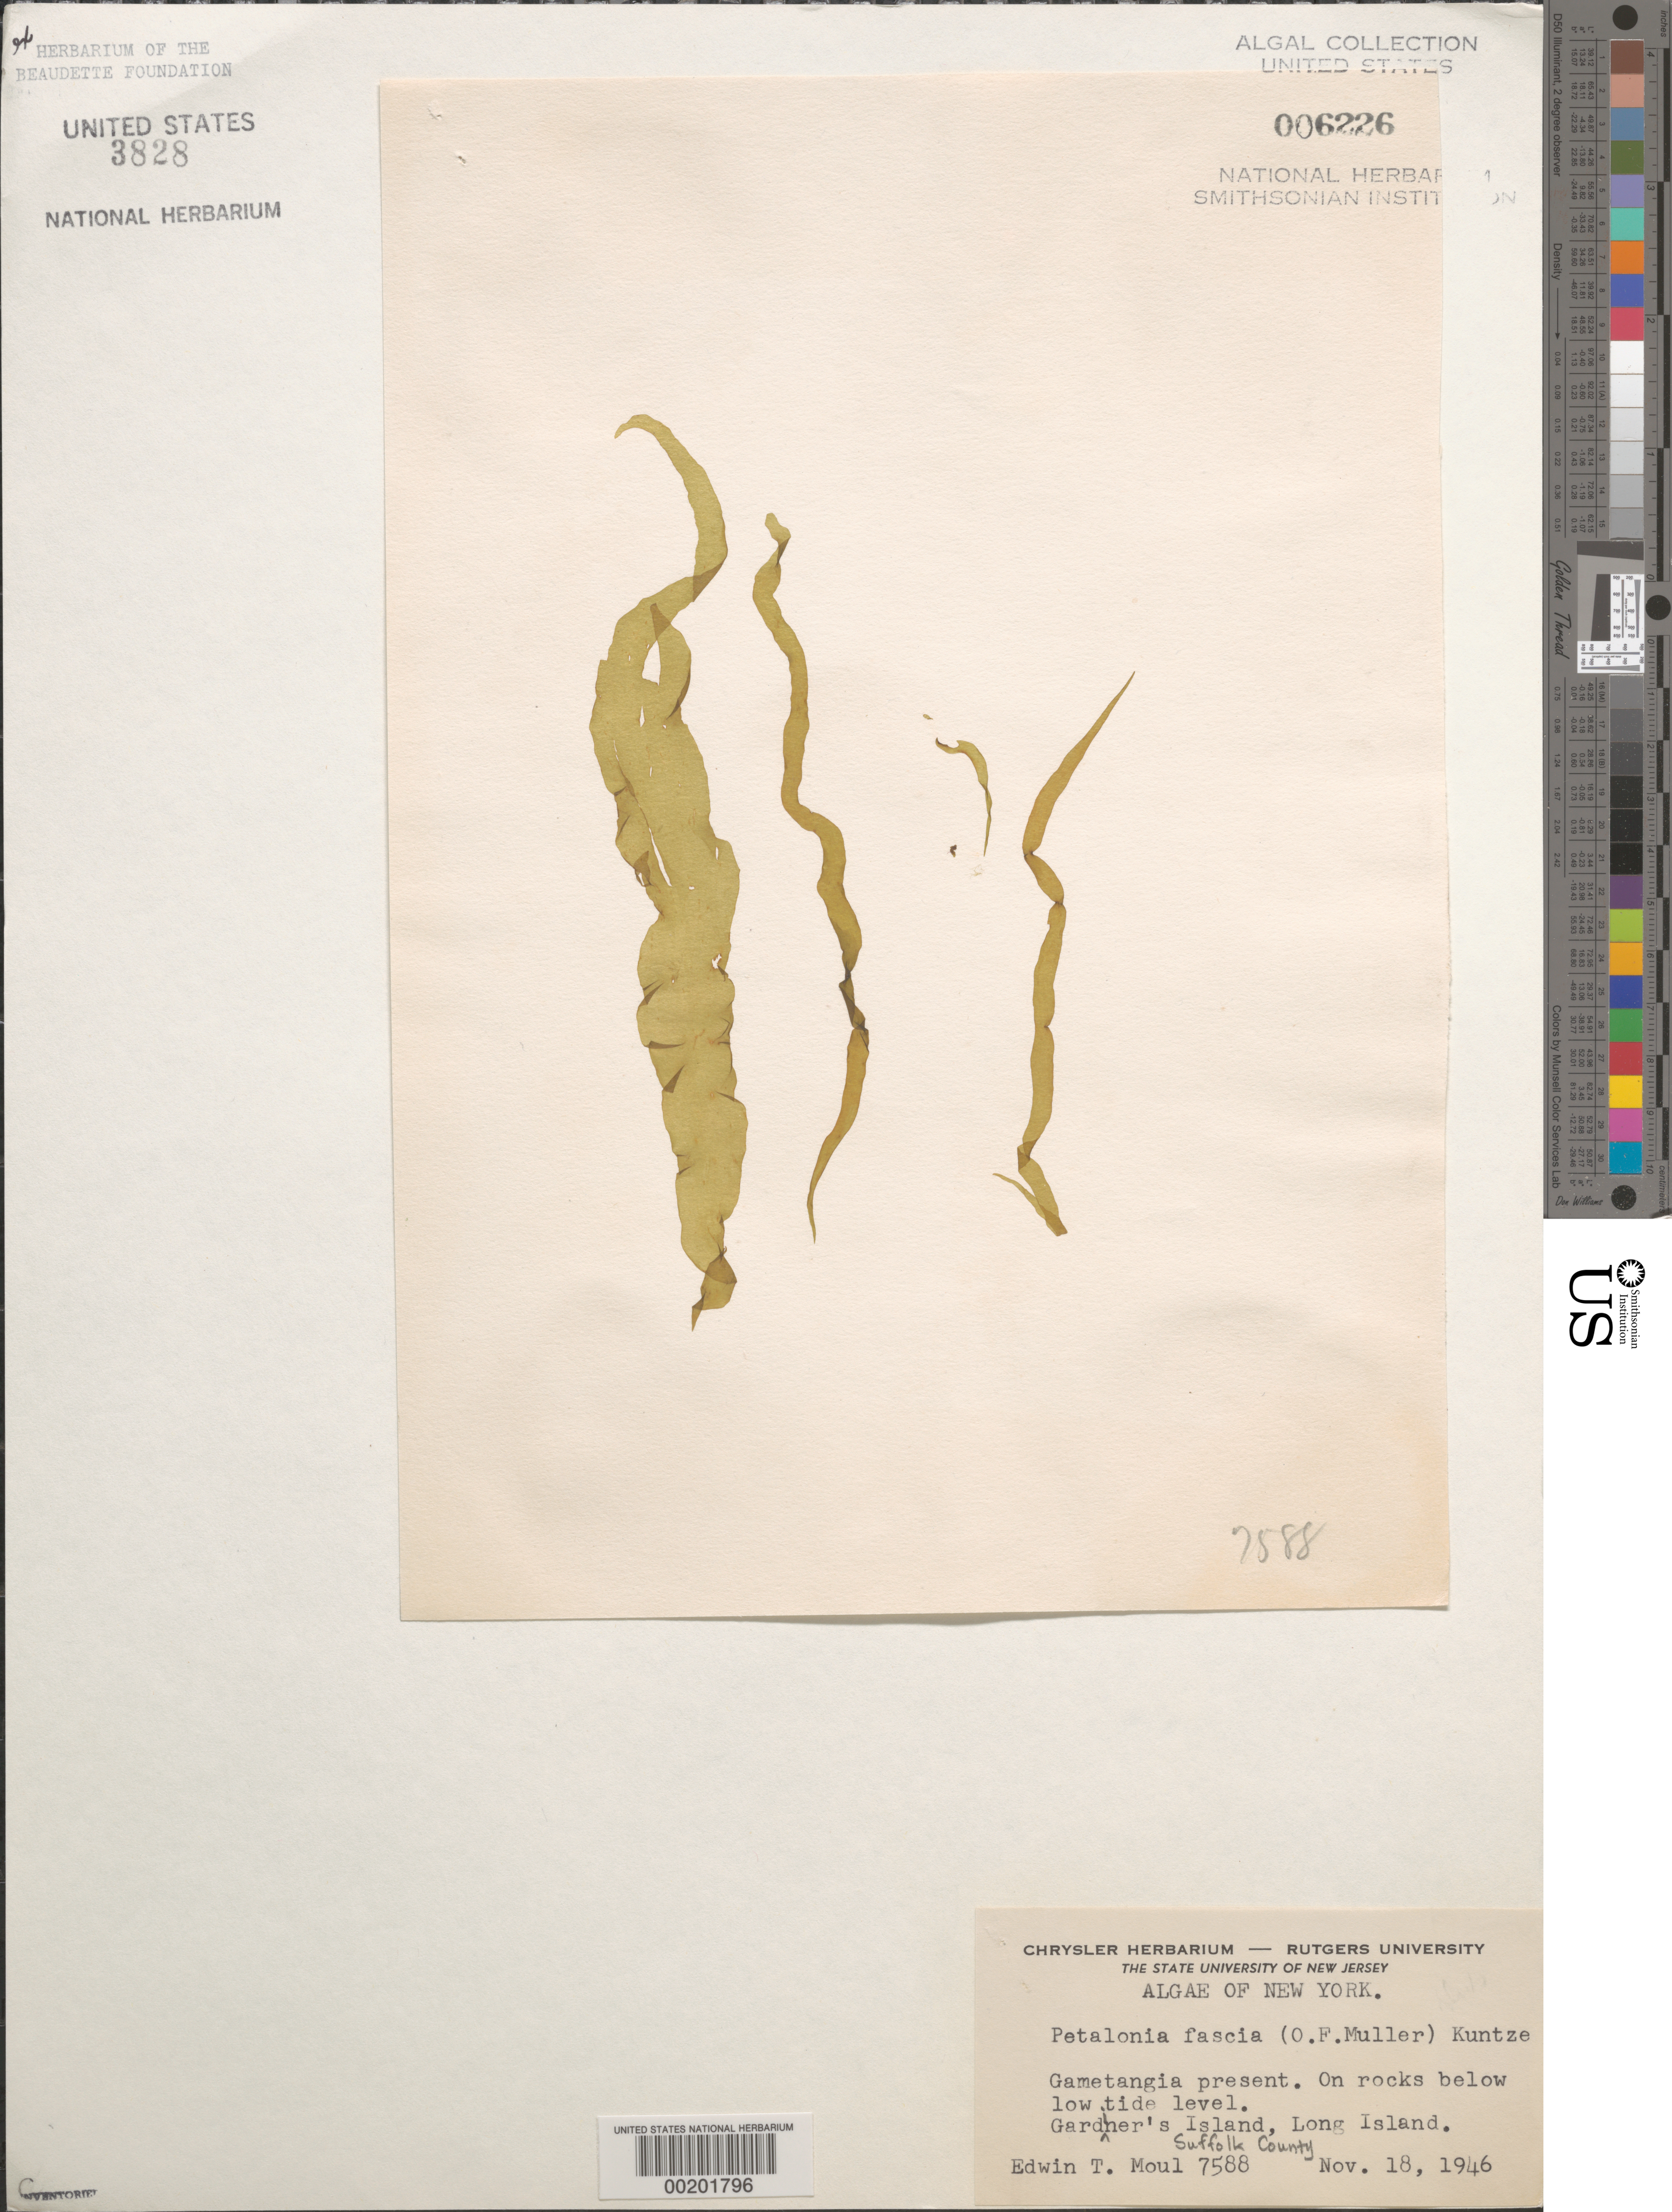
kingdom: Chromista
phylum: Ochrophyta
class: Phaeophyceae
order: Scytosiphonales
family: Scytosiphonaceae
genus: Petalonia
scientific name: Petalonia fascia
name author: (O.F. Müller) Kuntze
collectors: E. T. Moul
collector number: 7588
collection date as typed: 18 Nov 1946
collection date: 1946-11-18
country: United States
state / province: New York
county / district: Suffolk County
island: Gardiners Island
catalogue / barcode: US 6226